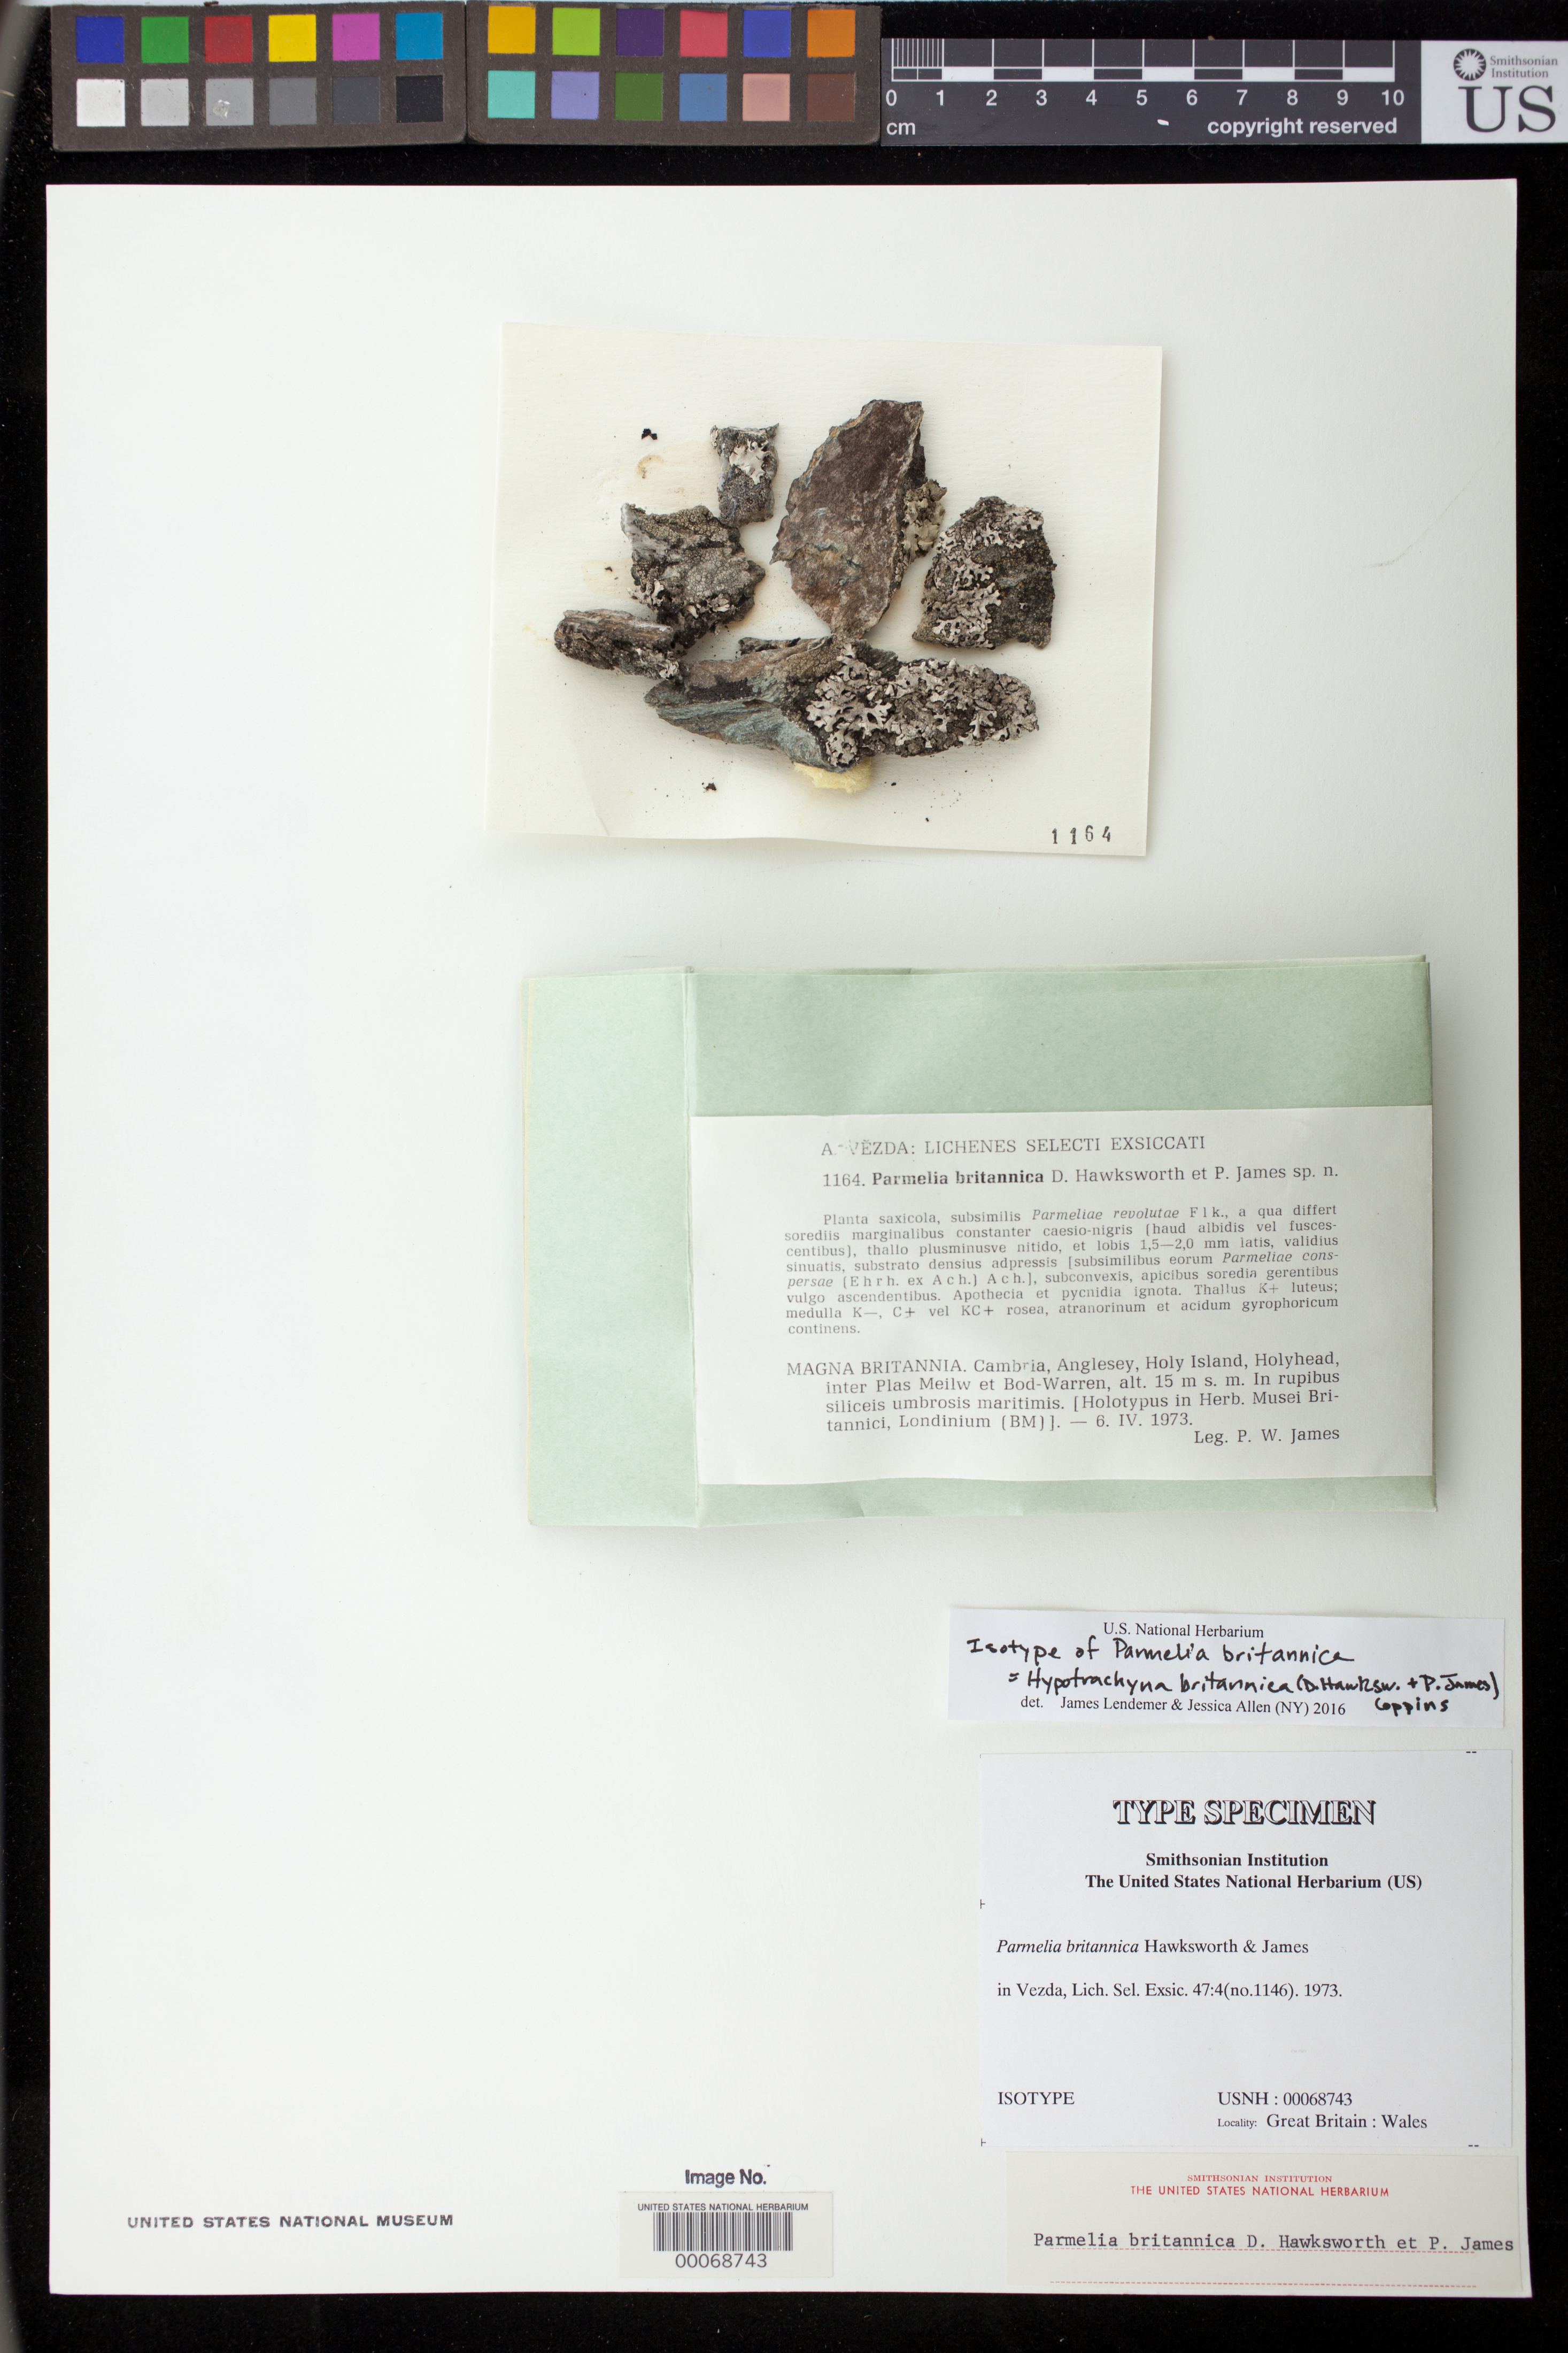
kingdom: Fungi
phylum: Ascomycota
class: Lecanoromycetes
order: Lecanorales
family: Parmeliaceae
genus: Parmelia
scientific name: Parmelia britannica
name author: D.Hawksw. & P. James in Vezda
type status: Isotype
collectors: P. James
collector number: Vezda exs. 1164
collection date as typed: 06 Apr 1973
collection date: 1973-04-06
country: United Kingdom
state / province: Wales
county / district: Anglesey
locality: Holy Island, Holyhead, inter Plas Meilw et Bod-Warren. [Holy Island, Holyhead, between Plas Meilw & Bod-Warren.]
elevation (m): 150